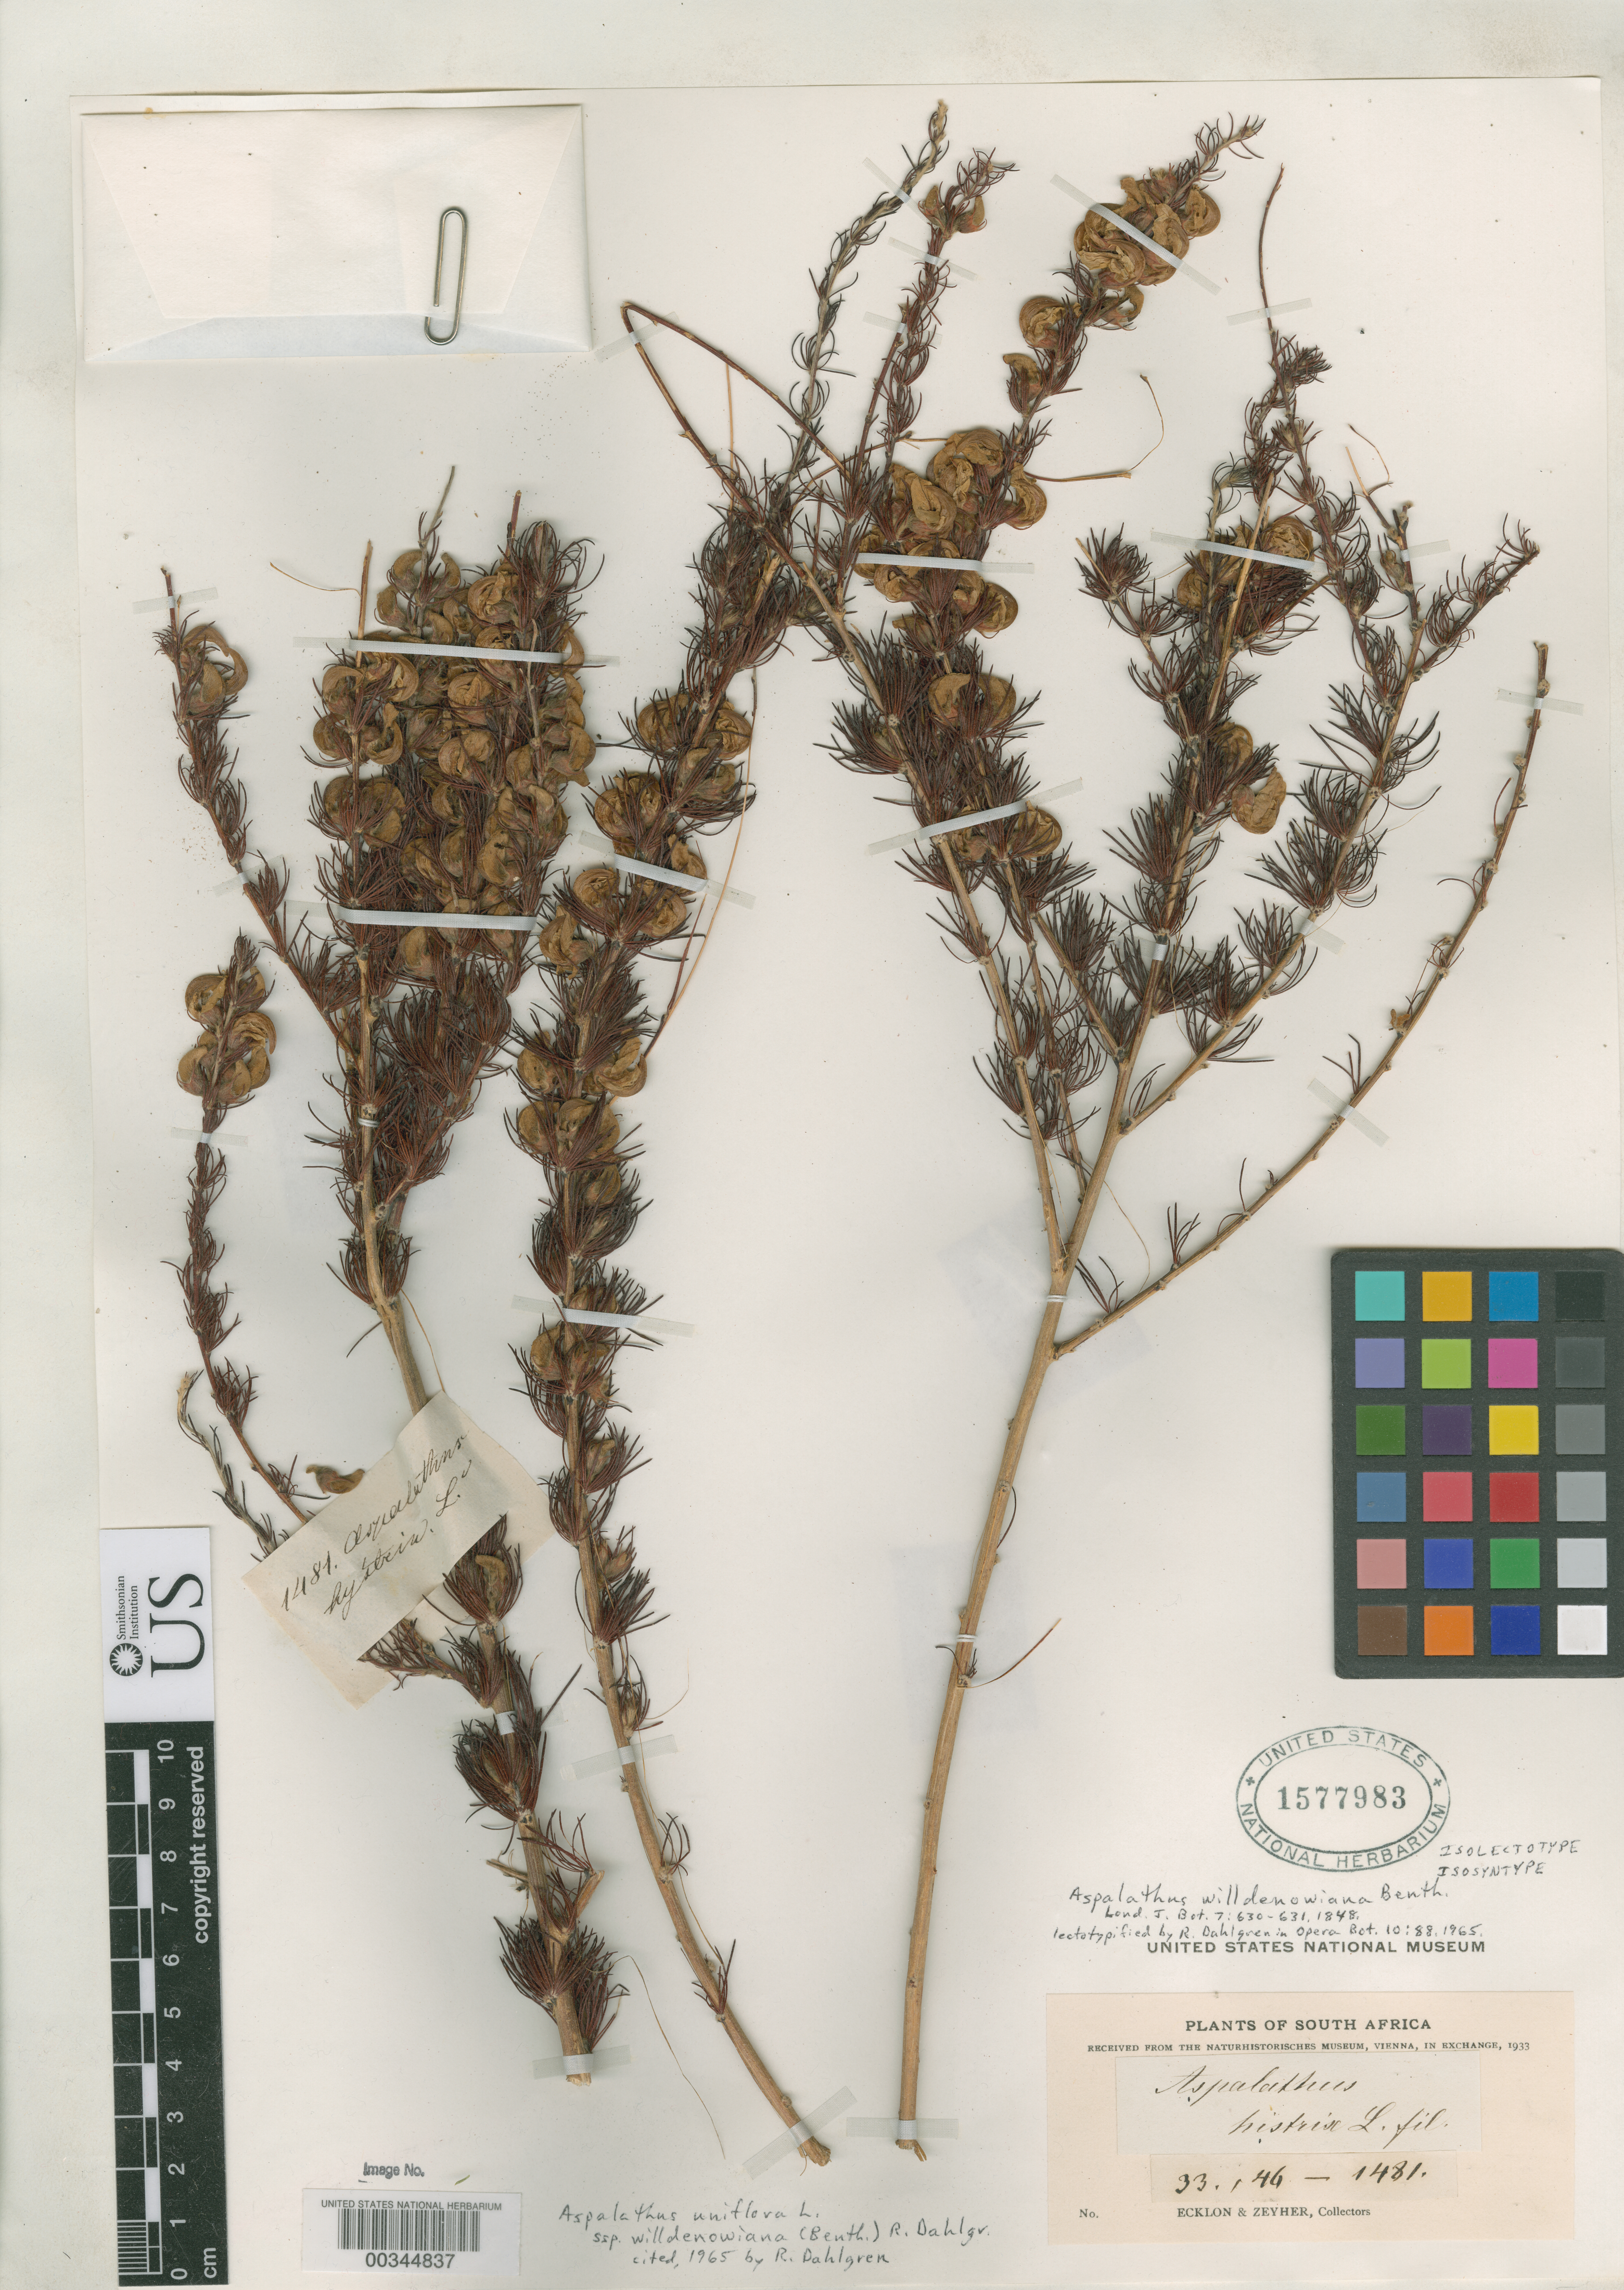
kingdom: Plantae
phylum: Tracheophyta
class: Magnoliopsida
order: Fabales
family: Fabaceae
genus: Aspalathus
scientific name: Aspalathus willdenowiana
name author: Benth.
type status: Isolectotype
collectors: C. F. Ecklon & C. Zeyher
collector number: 1481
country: South Africa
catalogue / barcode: US 1577983